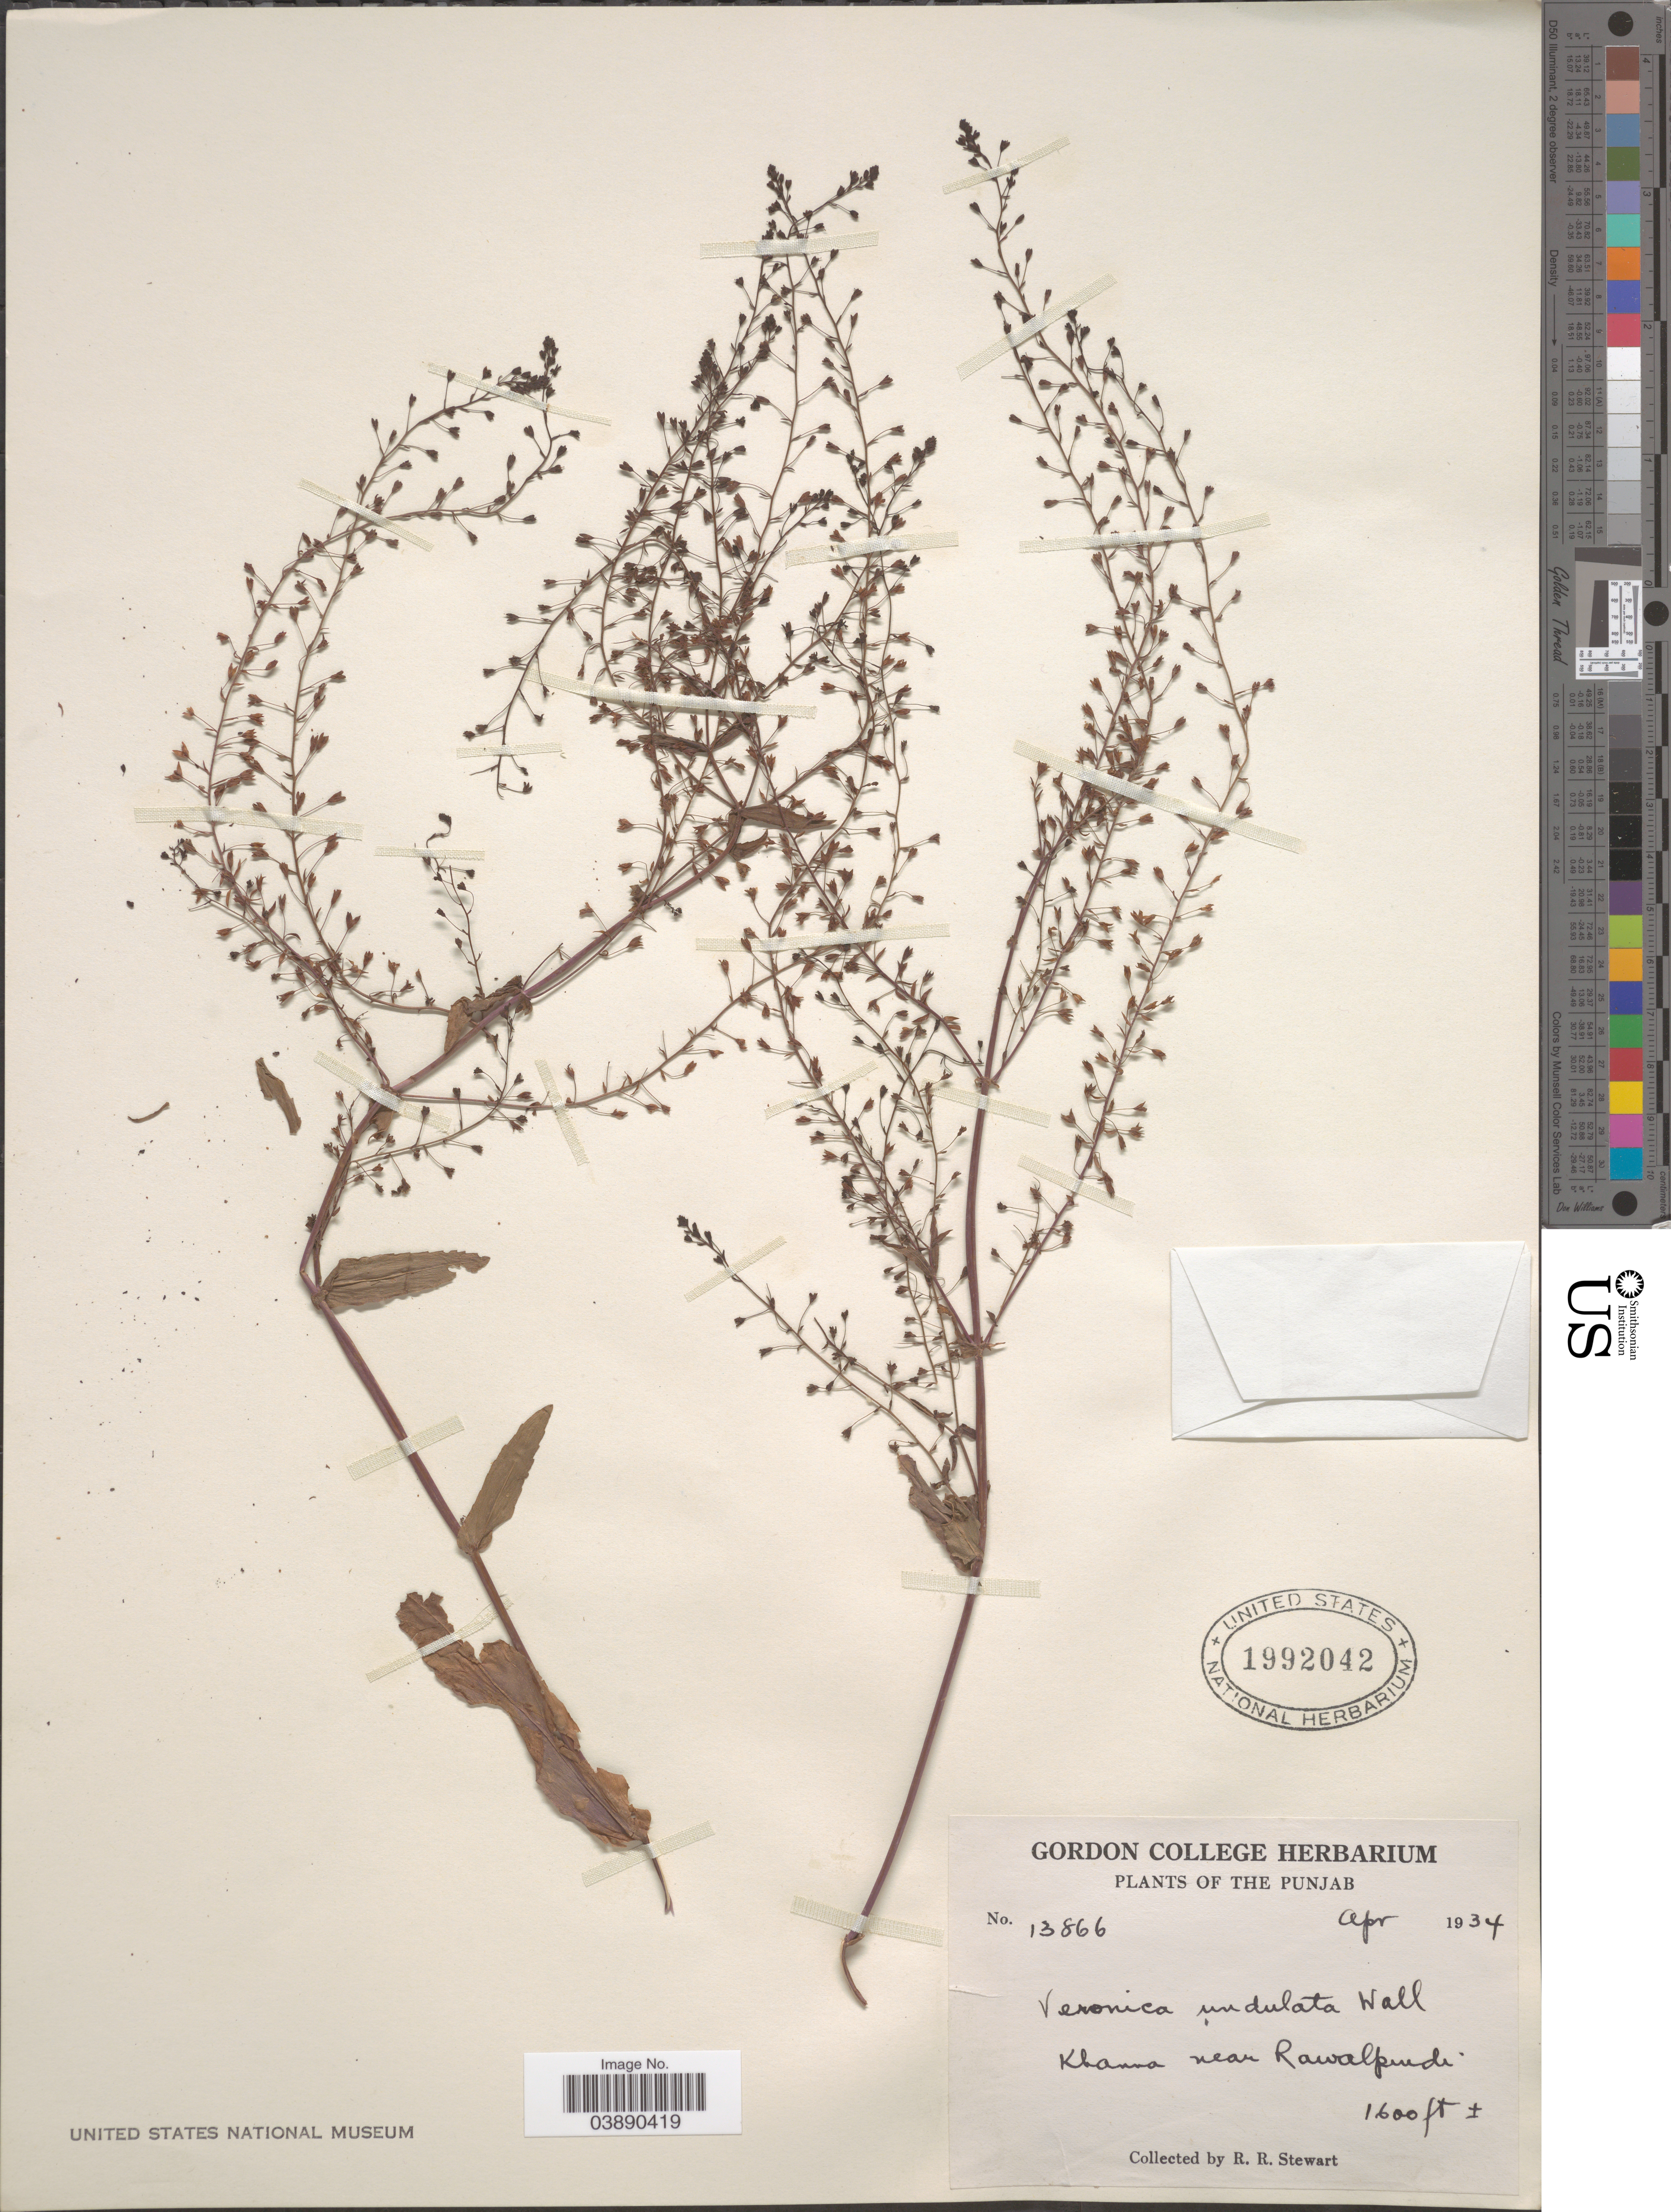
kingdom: Plantae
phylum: Tracheophyta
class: Magnoliopsida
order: Lamiales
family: Plantaginaceae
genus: Veronica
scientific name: Veronica undulata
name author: Wall.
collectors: R. Stewart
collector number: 13866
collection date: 1934-04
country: Pakistan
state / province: Punjab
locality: Khanna near Rawalpindi.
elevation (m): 488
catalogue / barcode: US 1992042